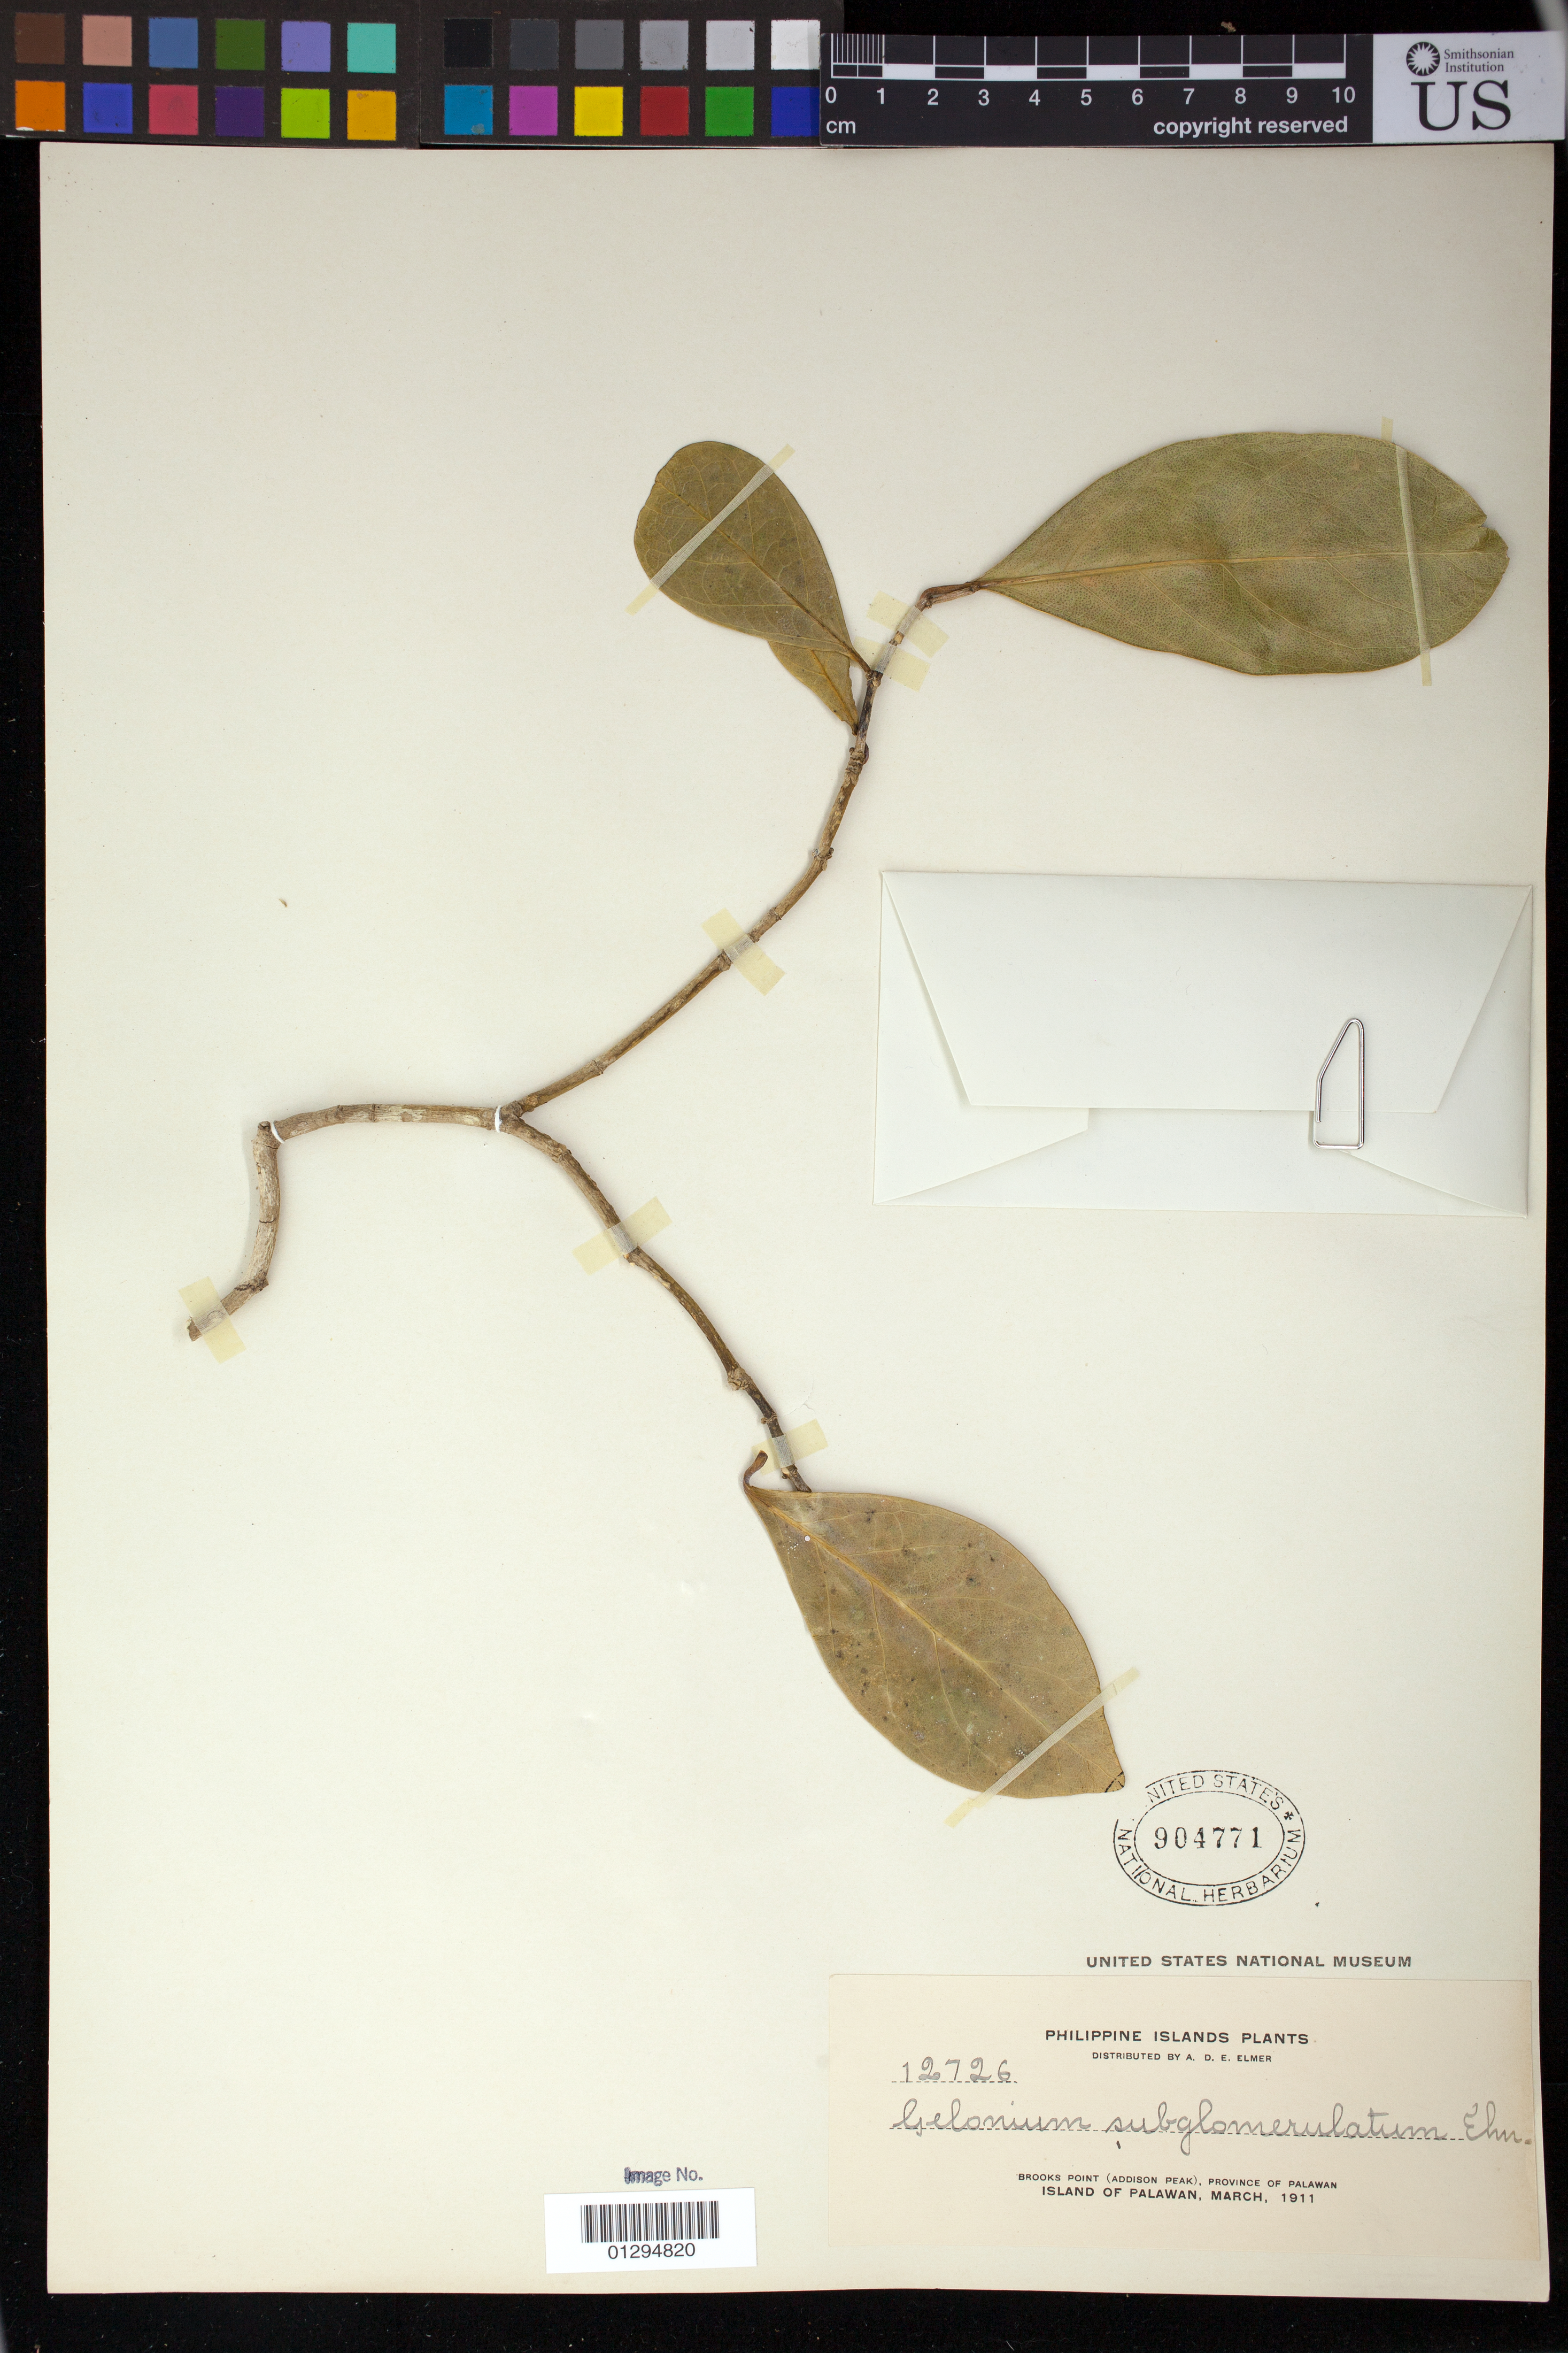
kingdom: Plantae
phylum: Tracheophyta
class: Magnoliopsida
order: Malpighiales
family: Euphorbiaceae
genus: Suregada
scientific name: Suregada glomerulata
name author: (Blume) Baill.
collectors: A. D. E. Elmer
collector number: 12726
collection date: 1911-03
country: Philippines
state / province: Mimaropa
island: Palawan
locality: Brroks Point (Addison Peak). Island of Palawan.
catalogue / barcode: US 904771